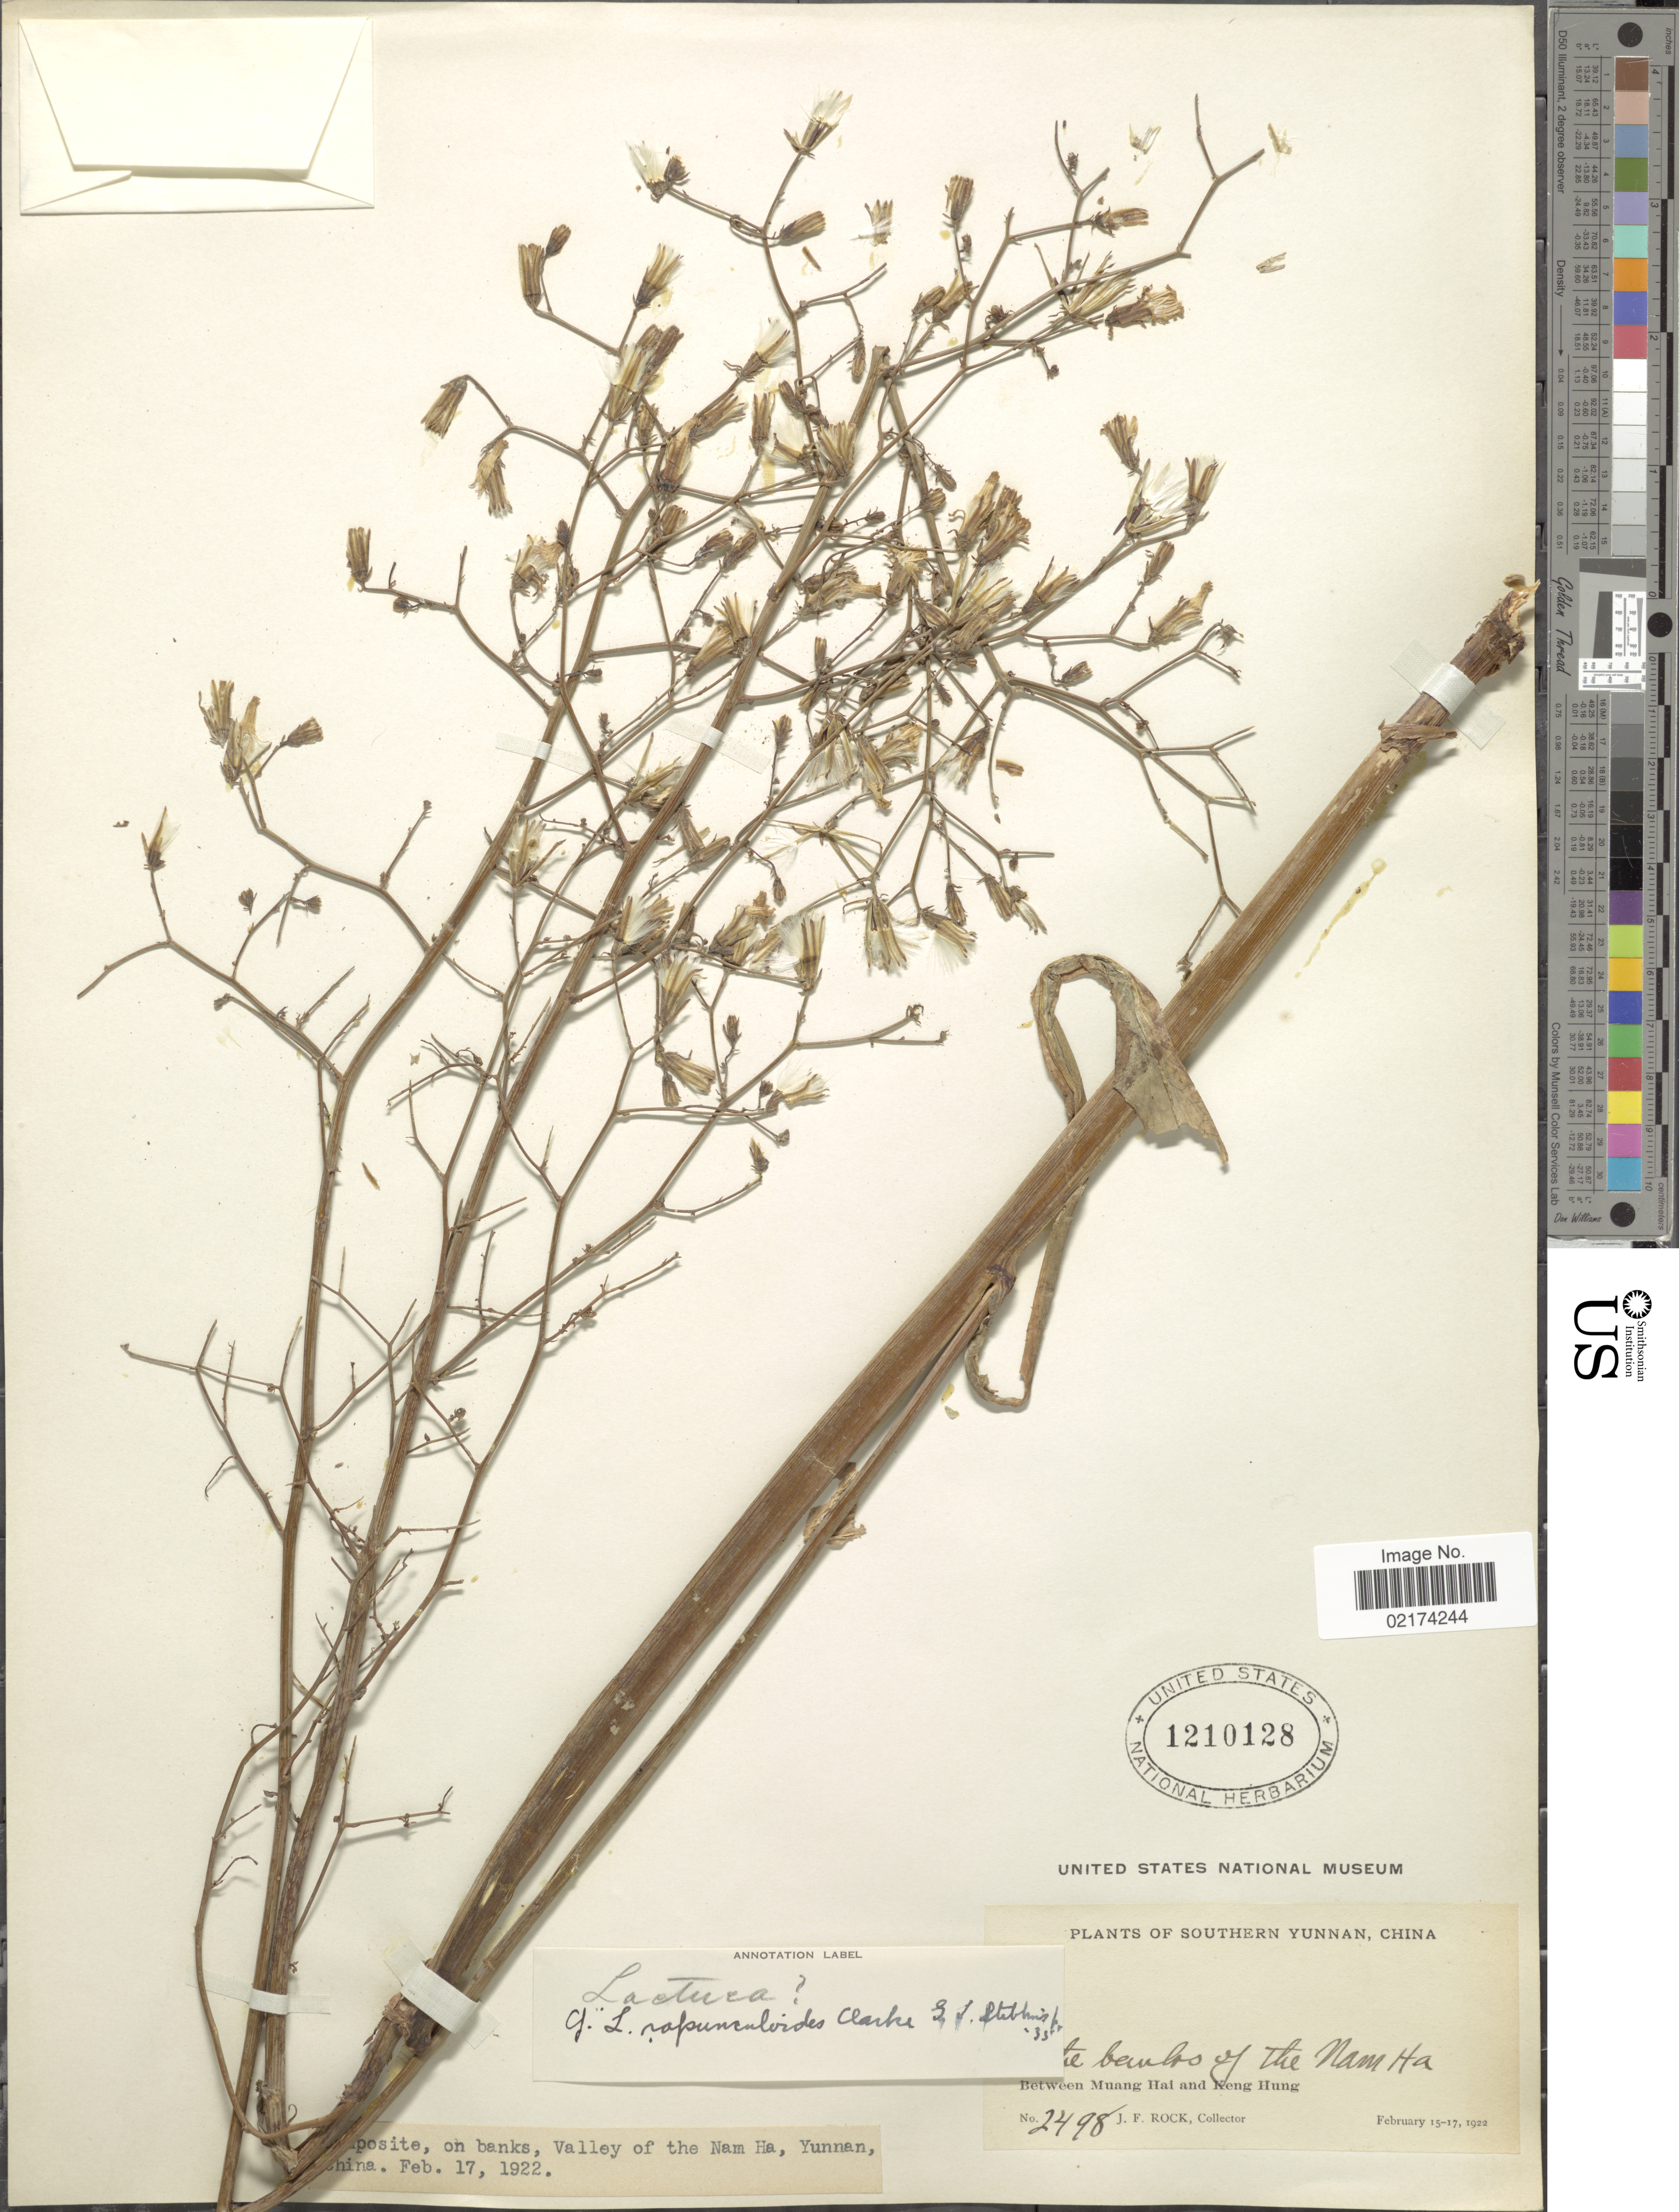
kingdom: Plantae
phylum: Tracheophyta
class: Magnoliopsida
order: Asterales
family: Asteraceae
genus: Lactuca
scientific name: Lactuca rapunculoides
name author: (DC.) C.B. Clarke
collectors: J. F. Rock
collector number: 2498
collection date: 1922-02-17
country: China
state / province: Yunnan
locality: Southern Yunnan, banks of the Nam Ha, between Muang Hai and Keng Hung, Valley of the Nam Ha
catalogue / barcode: US 1210128